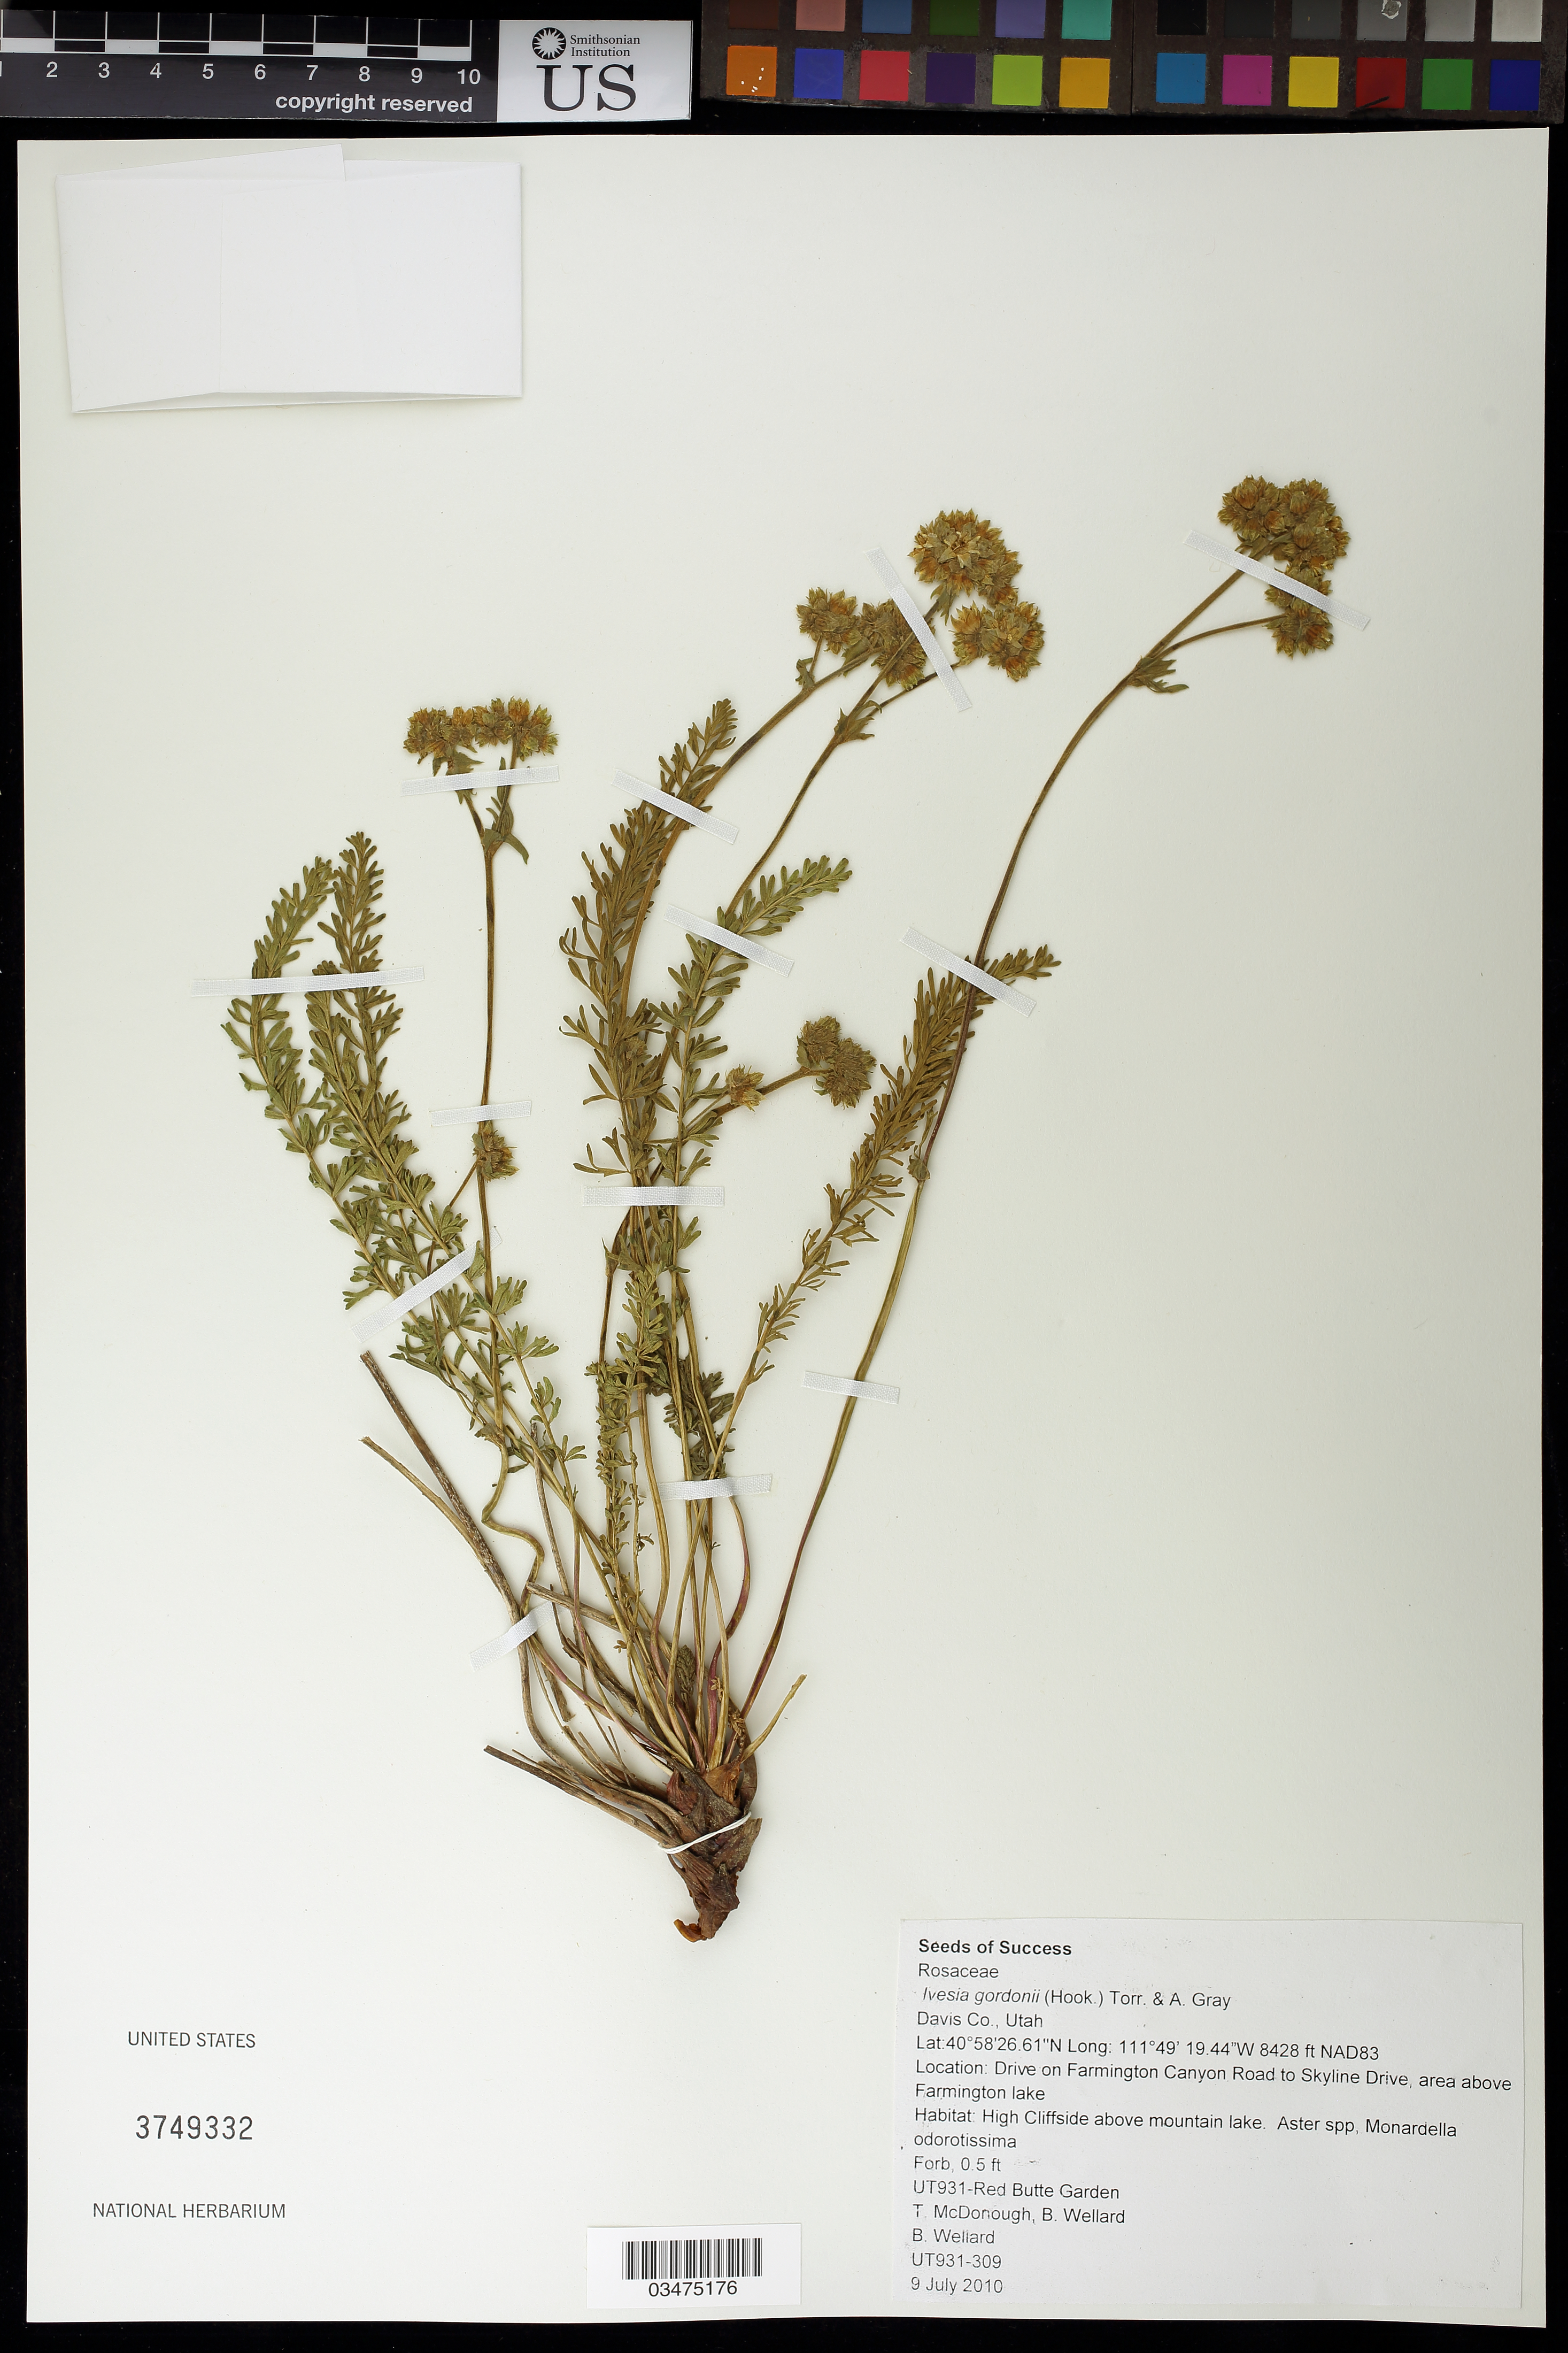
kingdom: Plantae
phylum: Tracheophyta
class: Magnoliopsida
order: Rosales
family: Rosaceae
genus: Ivesia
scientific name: Ivesia gordonii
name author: (Hook.) Torr. & A. Gray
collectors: T. McDonough & B. Wellard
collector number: UT931-309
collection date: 2010-07-09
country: United States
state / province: Utah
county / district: Davis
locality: Farmington Canyon Rd to Skyline Drive, area above Farmington Lake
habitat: High cliffside above mountain lake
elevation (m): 2569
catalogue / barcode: US 3749332